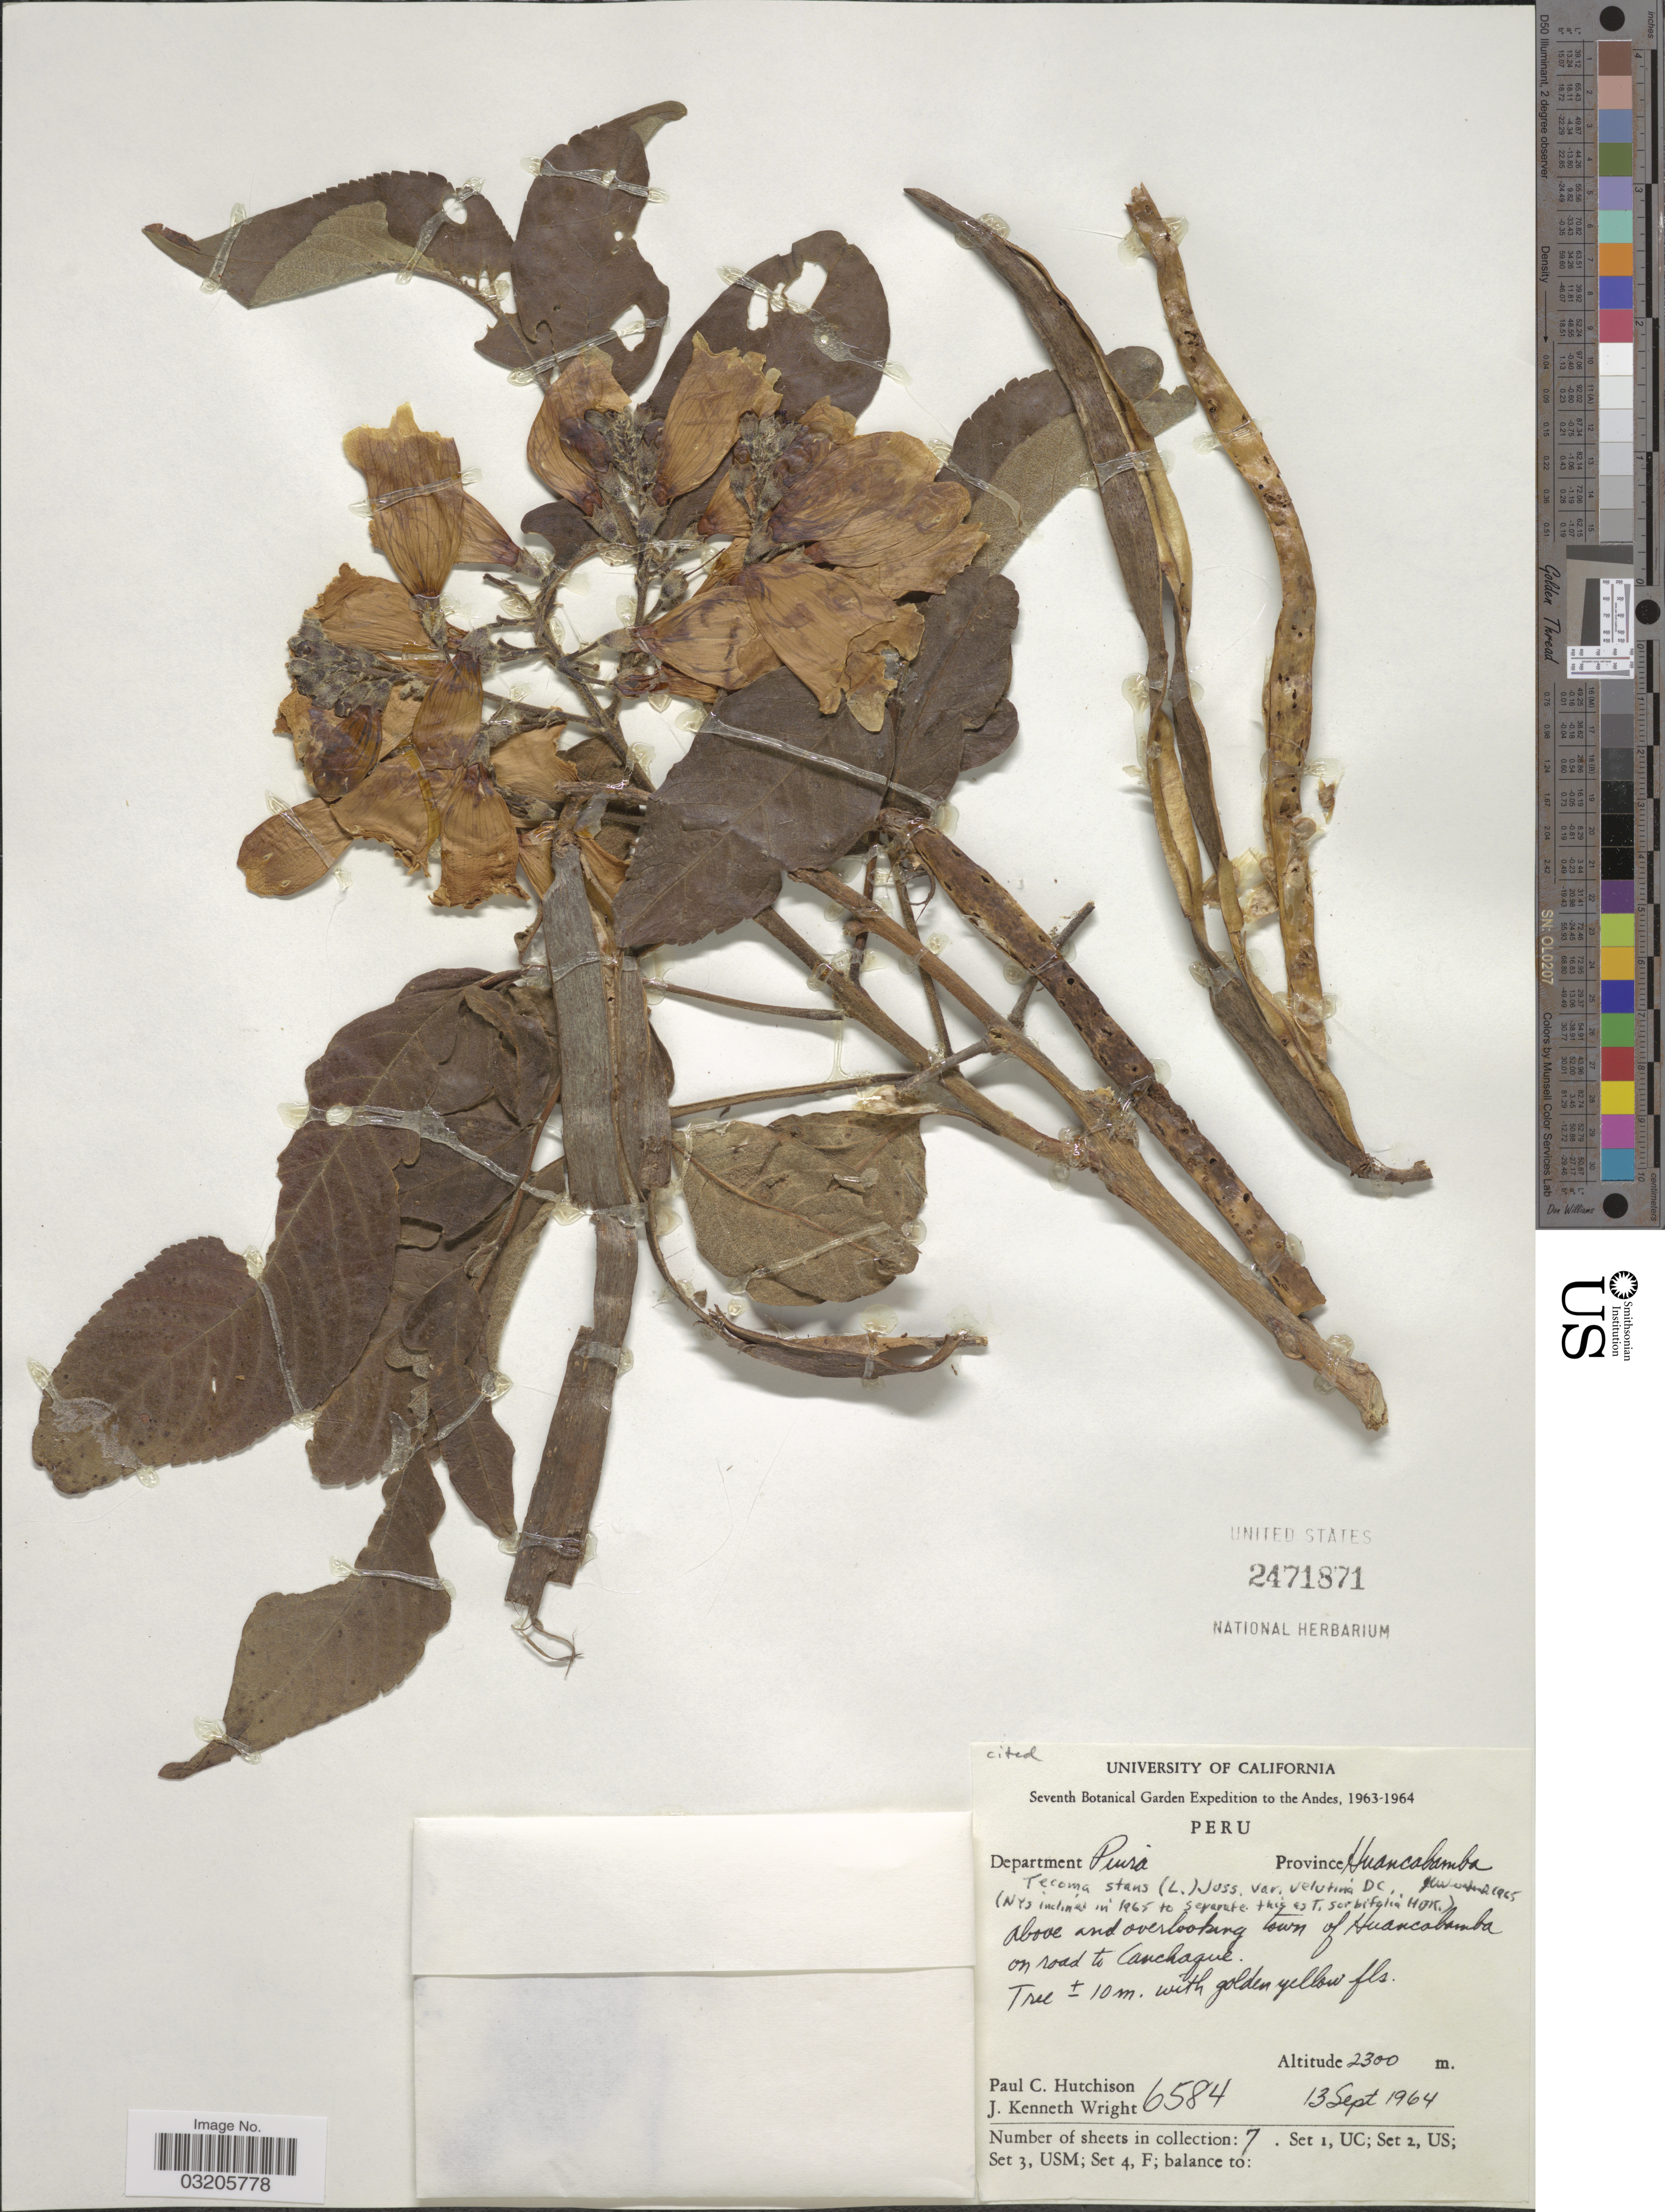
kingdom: Plantae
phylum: Tracheophyta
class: Magnoliopsida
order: Lamiales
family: Bignoniaceae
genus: Tecoma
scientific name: Tecoma stans var. velutina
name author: DC.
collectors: P. C. Hutchison & J. K. Wright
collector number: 6584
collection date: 1964-09-13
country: Peru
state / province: Piura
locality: The Andes. Department Piura. Province Huancabamba. Above and overlooking town of Huancabamba on road to Canchaque.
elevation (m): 2300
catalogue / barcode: US 2471871